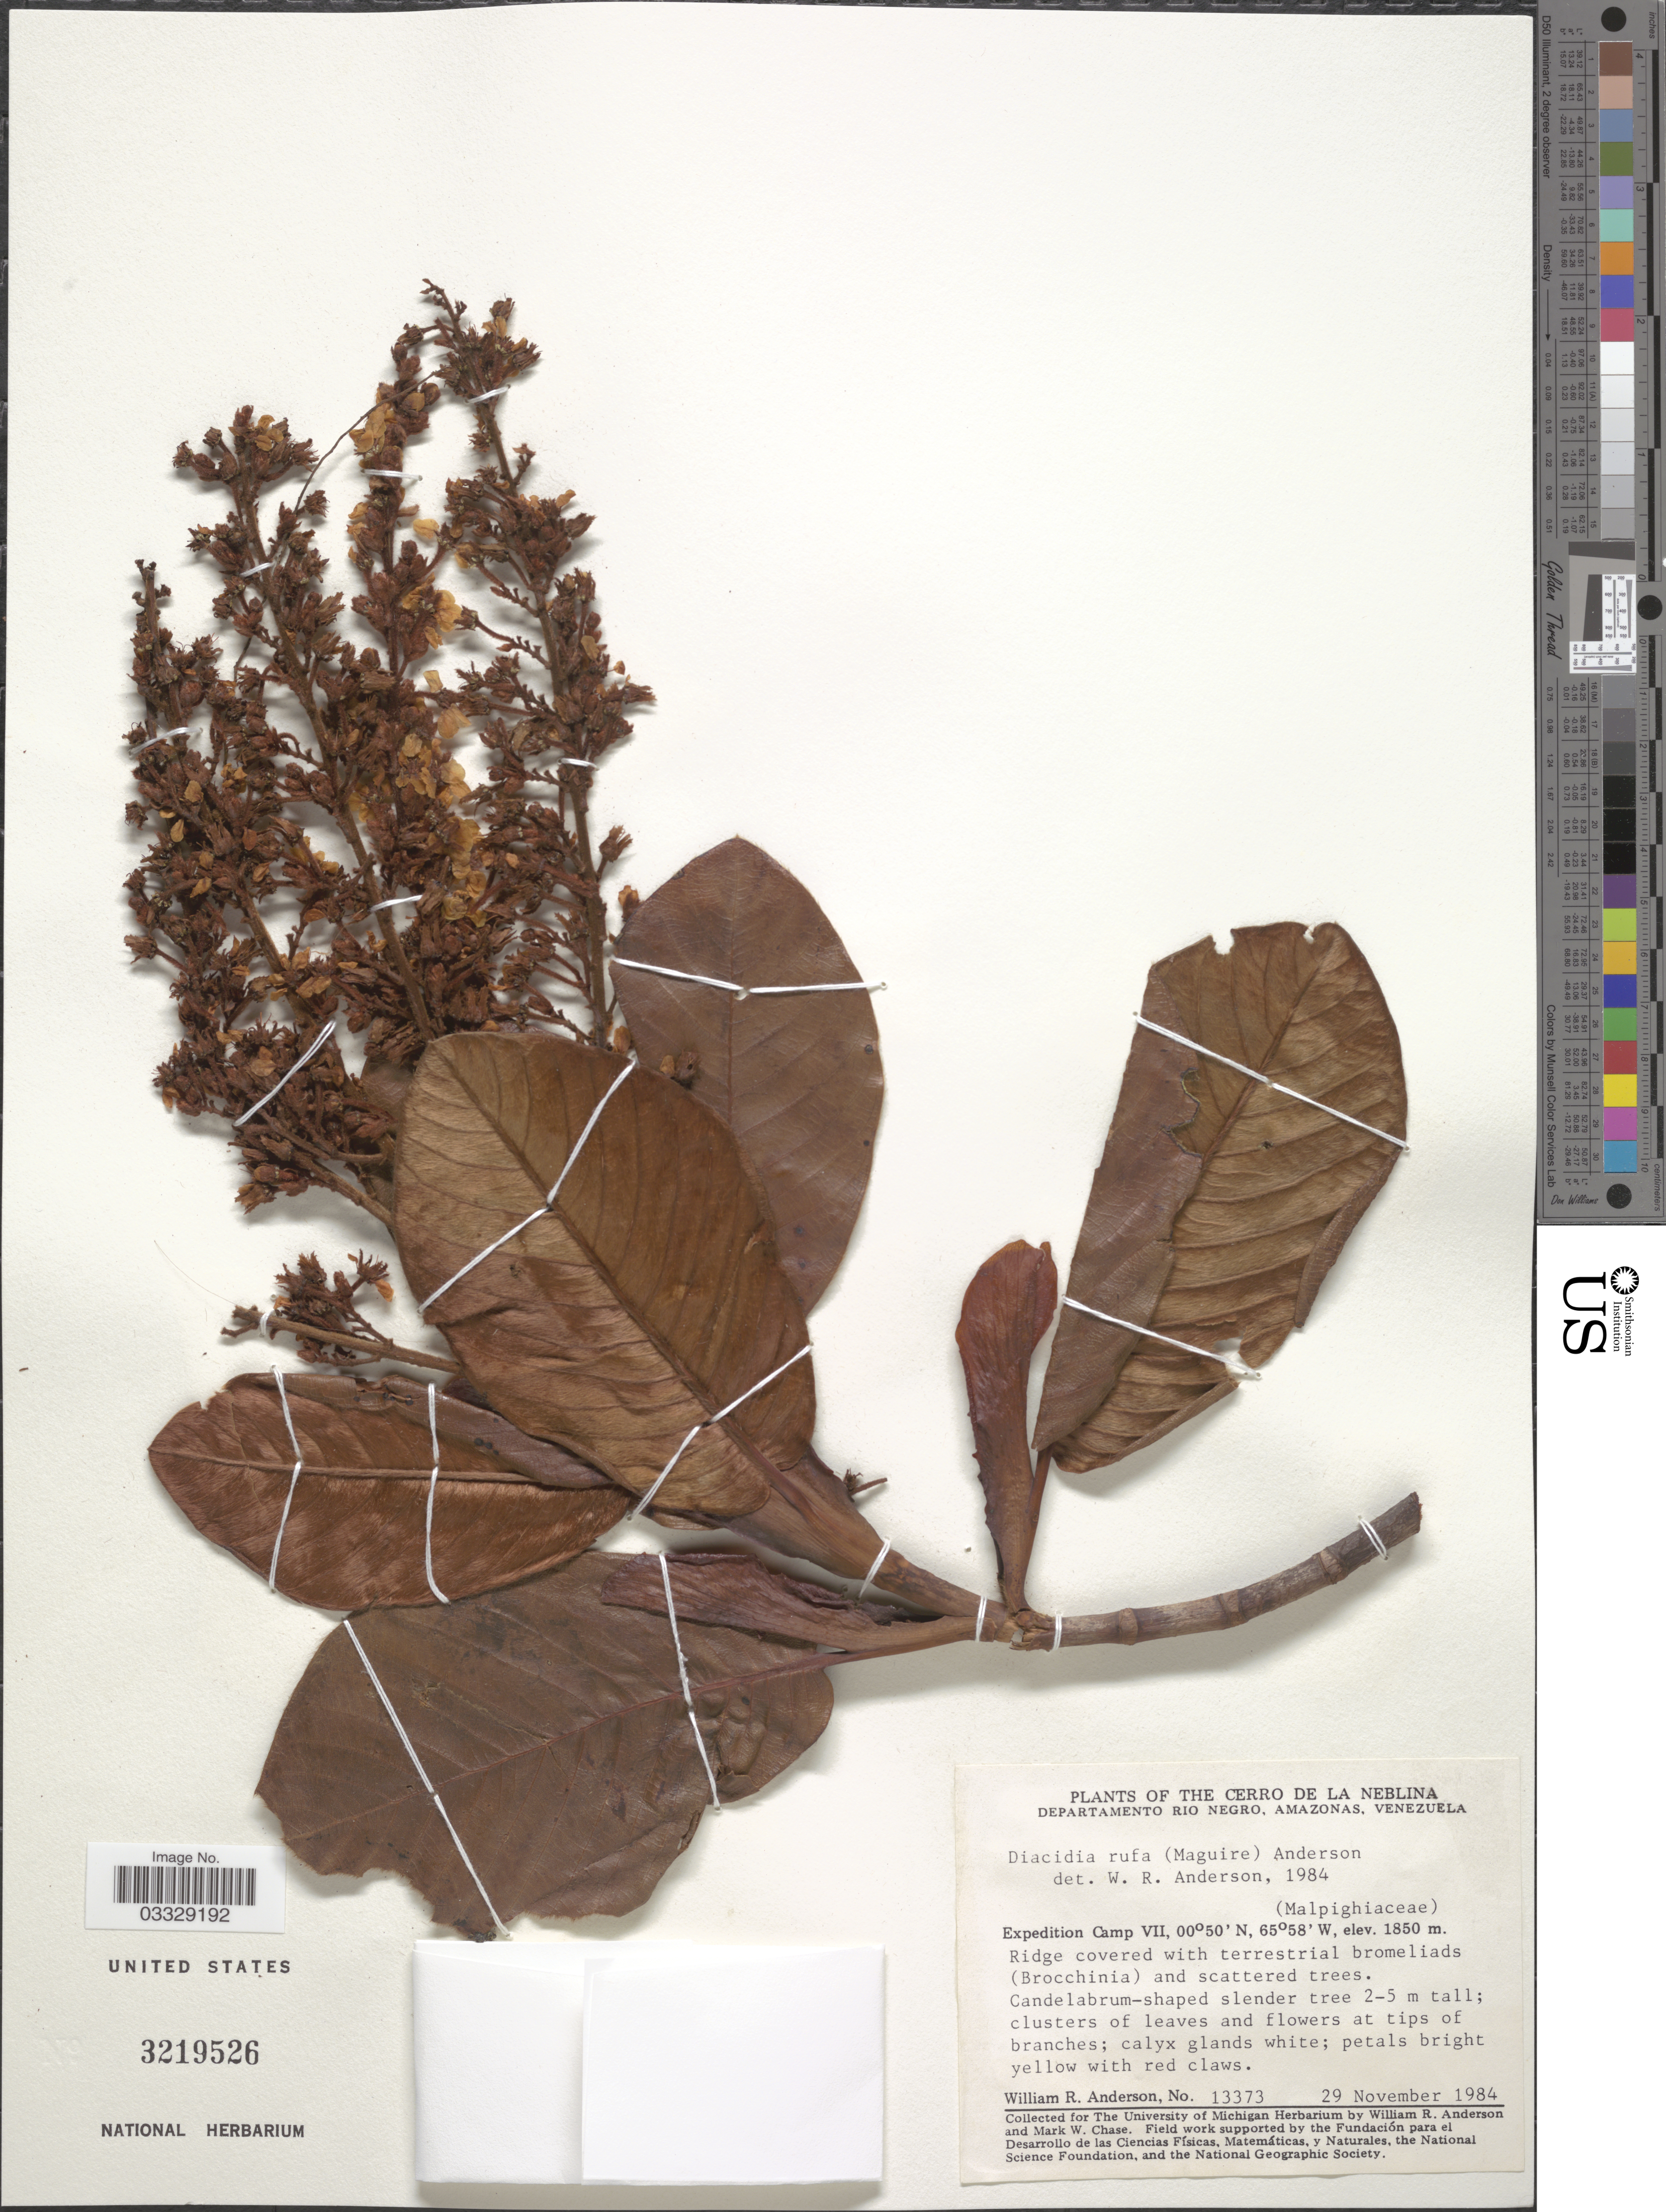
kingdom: Plantae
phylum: Tracheophyta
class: Magnoliopsida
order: Malpighiales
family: Malpighiaceae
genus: Diacidia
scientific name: Diacidia rufa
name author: (Maguire) W.R. Anderson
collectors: W. R. Anderson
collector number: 13373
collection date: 1984-11-29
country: Venezuela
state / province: Amazonas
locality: The Cerro de La Neblina. Departamento Rio Negro. Expedition Camp VII.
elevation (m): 1850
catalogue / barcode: US 3219526